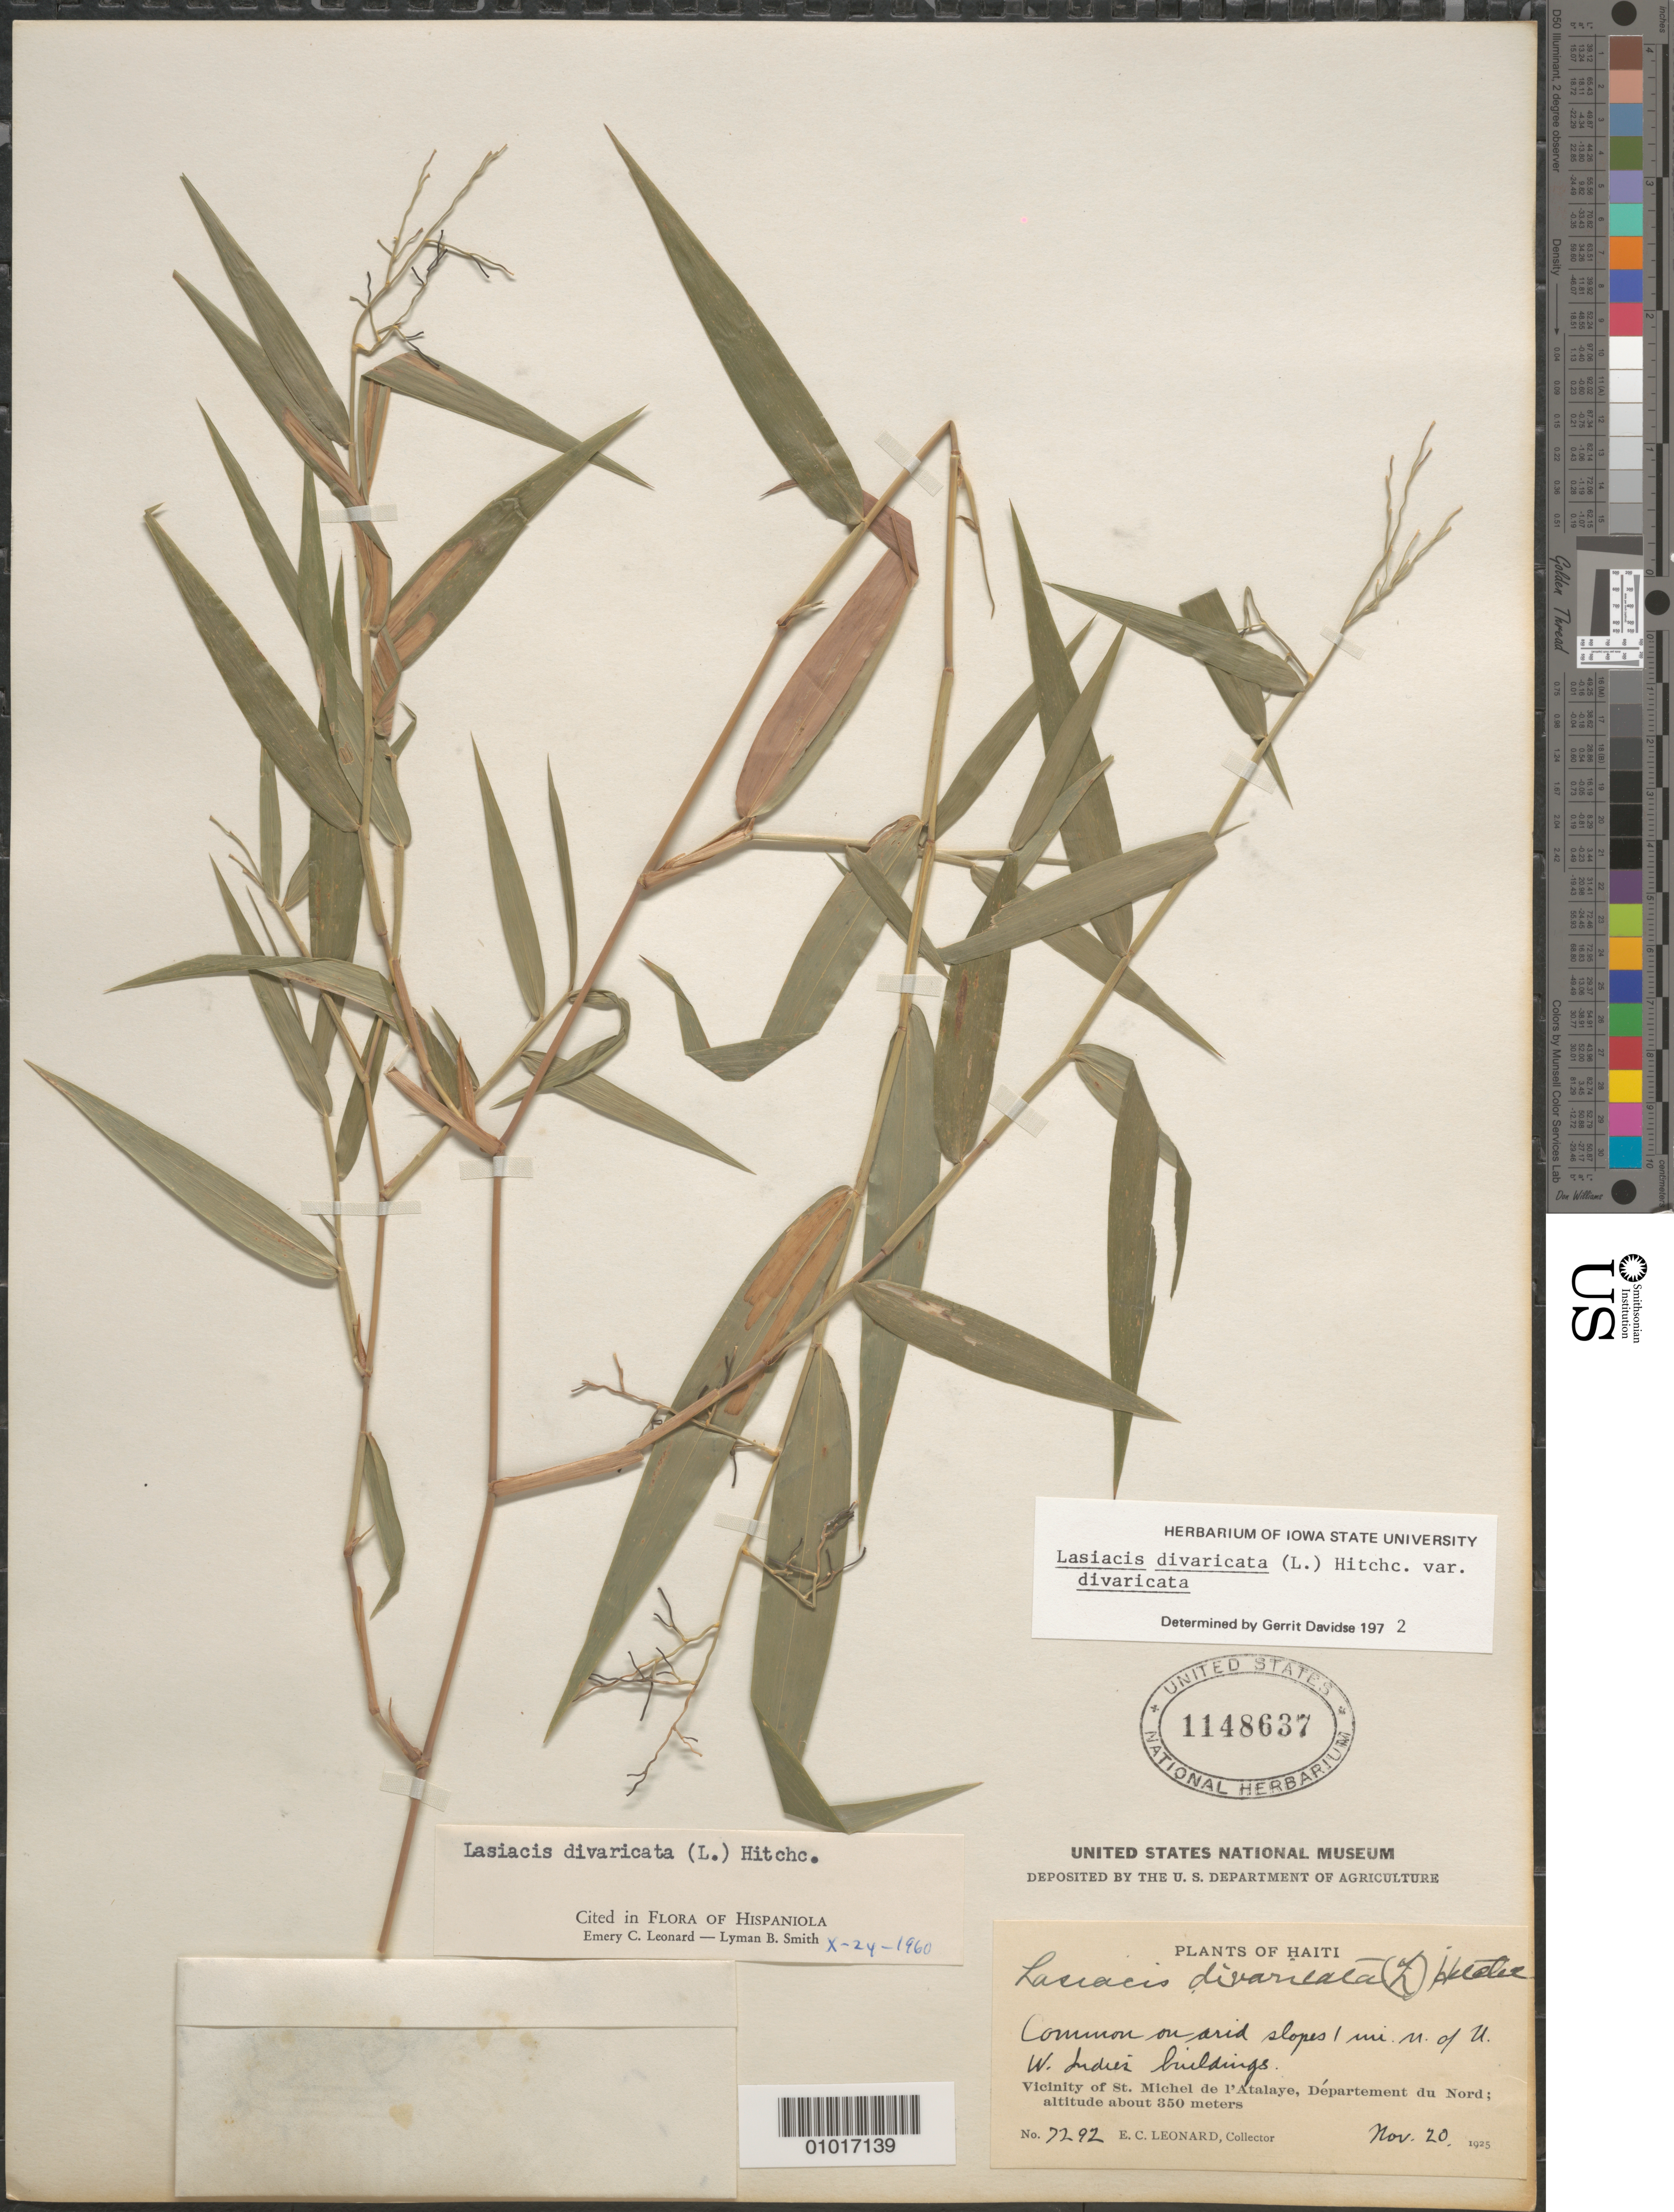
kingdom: Plantae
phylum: Tracheophyta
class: Liliopsida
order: Poales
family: Poaceae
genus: Lasiacis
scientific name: Lasiacis divaricata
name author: (L.) Hitchc.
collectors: E. C. Leonard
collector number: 7292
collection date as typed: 20 Nov 1925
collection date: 1925-11-20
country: Haiti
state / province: Nord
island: Hispaniola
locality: Vicinity of St. Michel de I'Atelaye, Department du Nord;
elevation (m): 350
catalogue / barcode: US 1148637